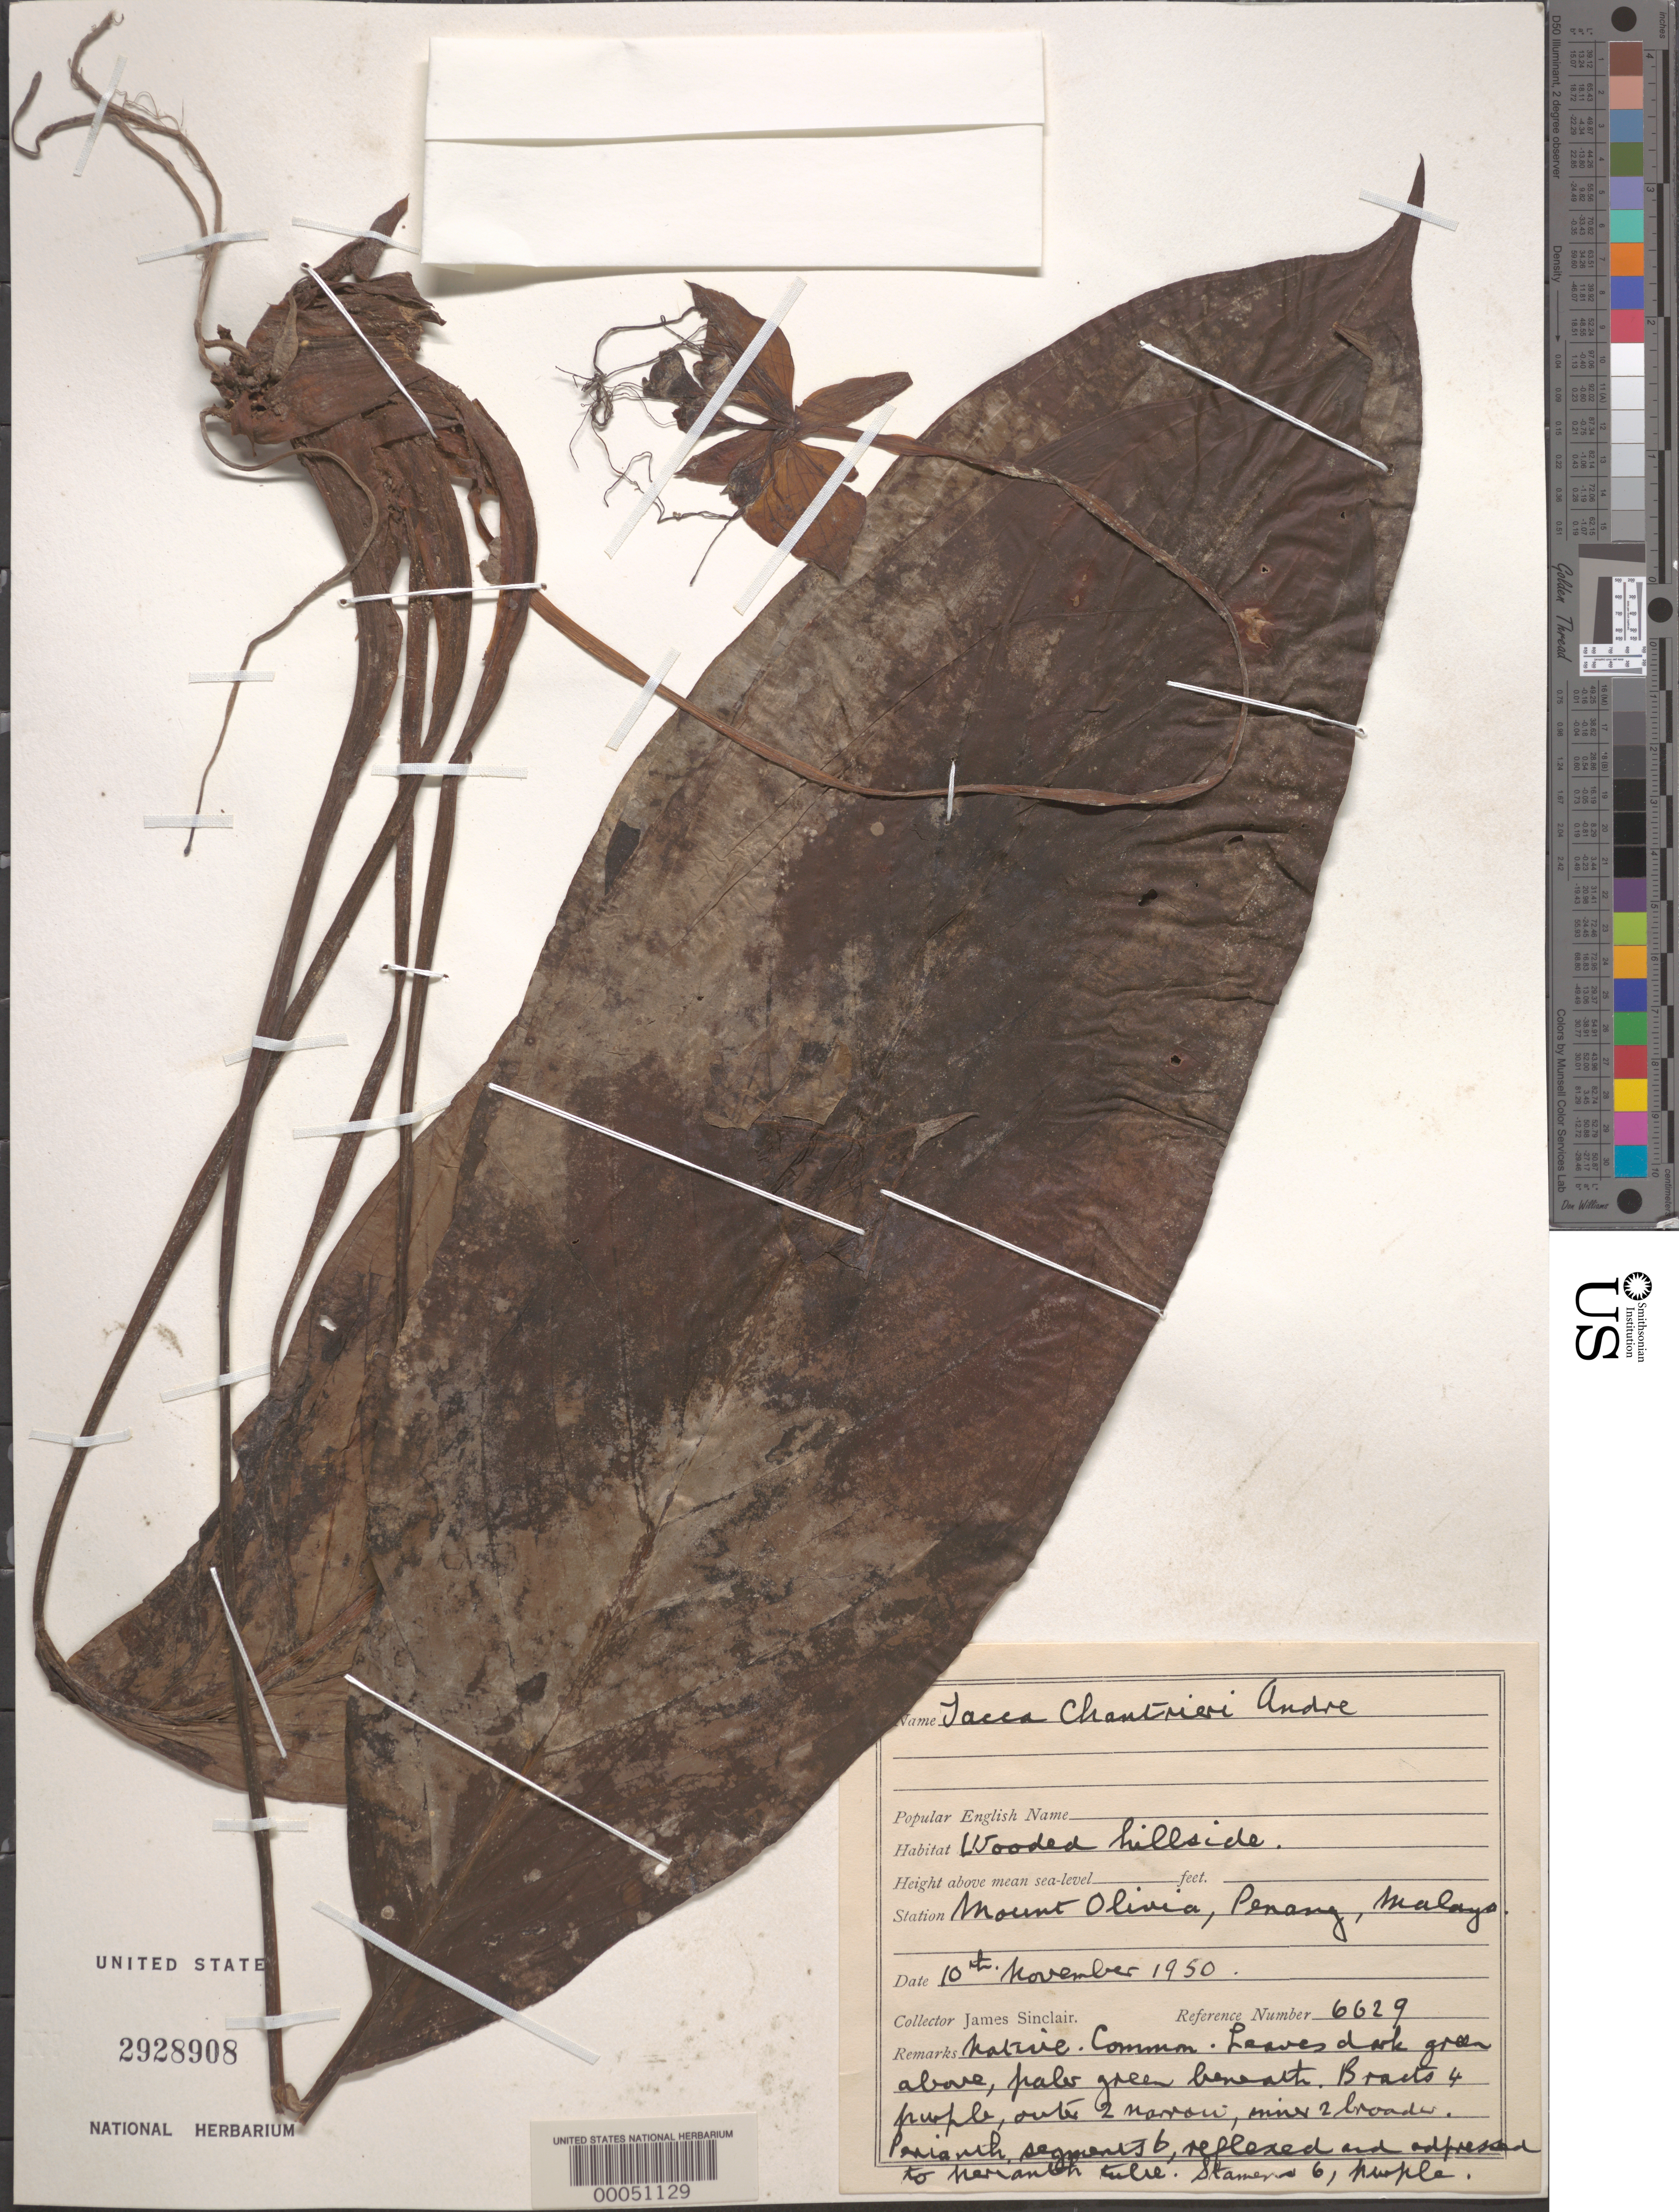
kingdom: Plantae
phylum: Tracheophyta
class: Liliopsida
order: Dioscoreales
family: Dioscoreaceae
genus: Tacca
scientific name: Tacca chantrieri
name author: André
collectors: J. Sinclair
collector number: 6629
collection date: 1950-11-10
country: Malaysia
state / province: Pinang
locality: Station Mount Olivia, Penang, Malaya.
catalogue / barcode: US 2928908